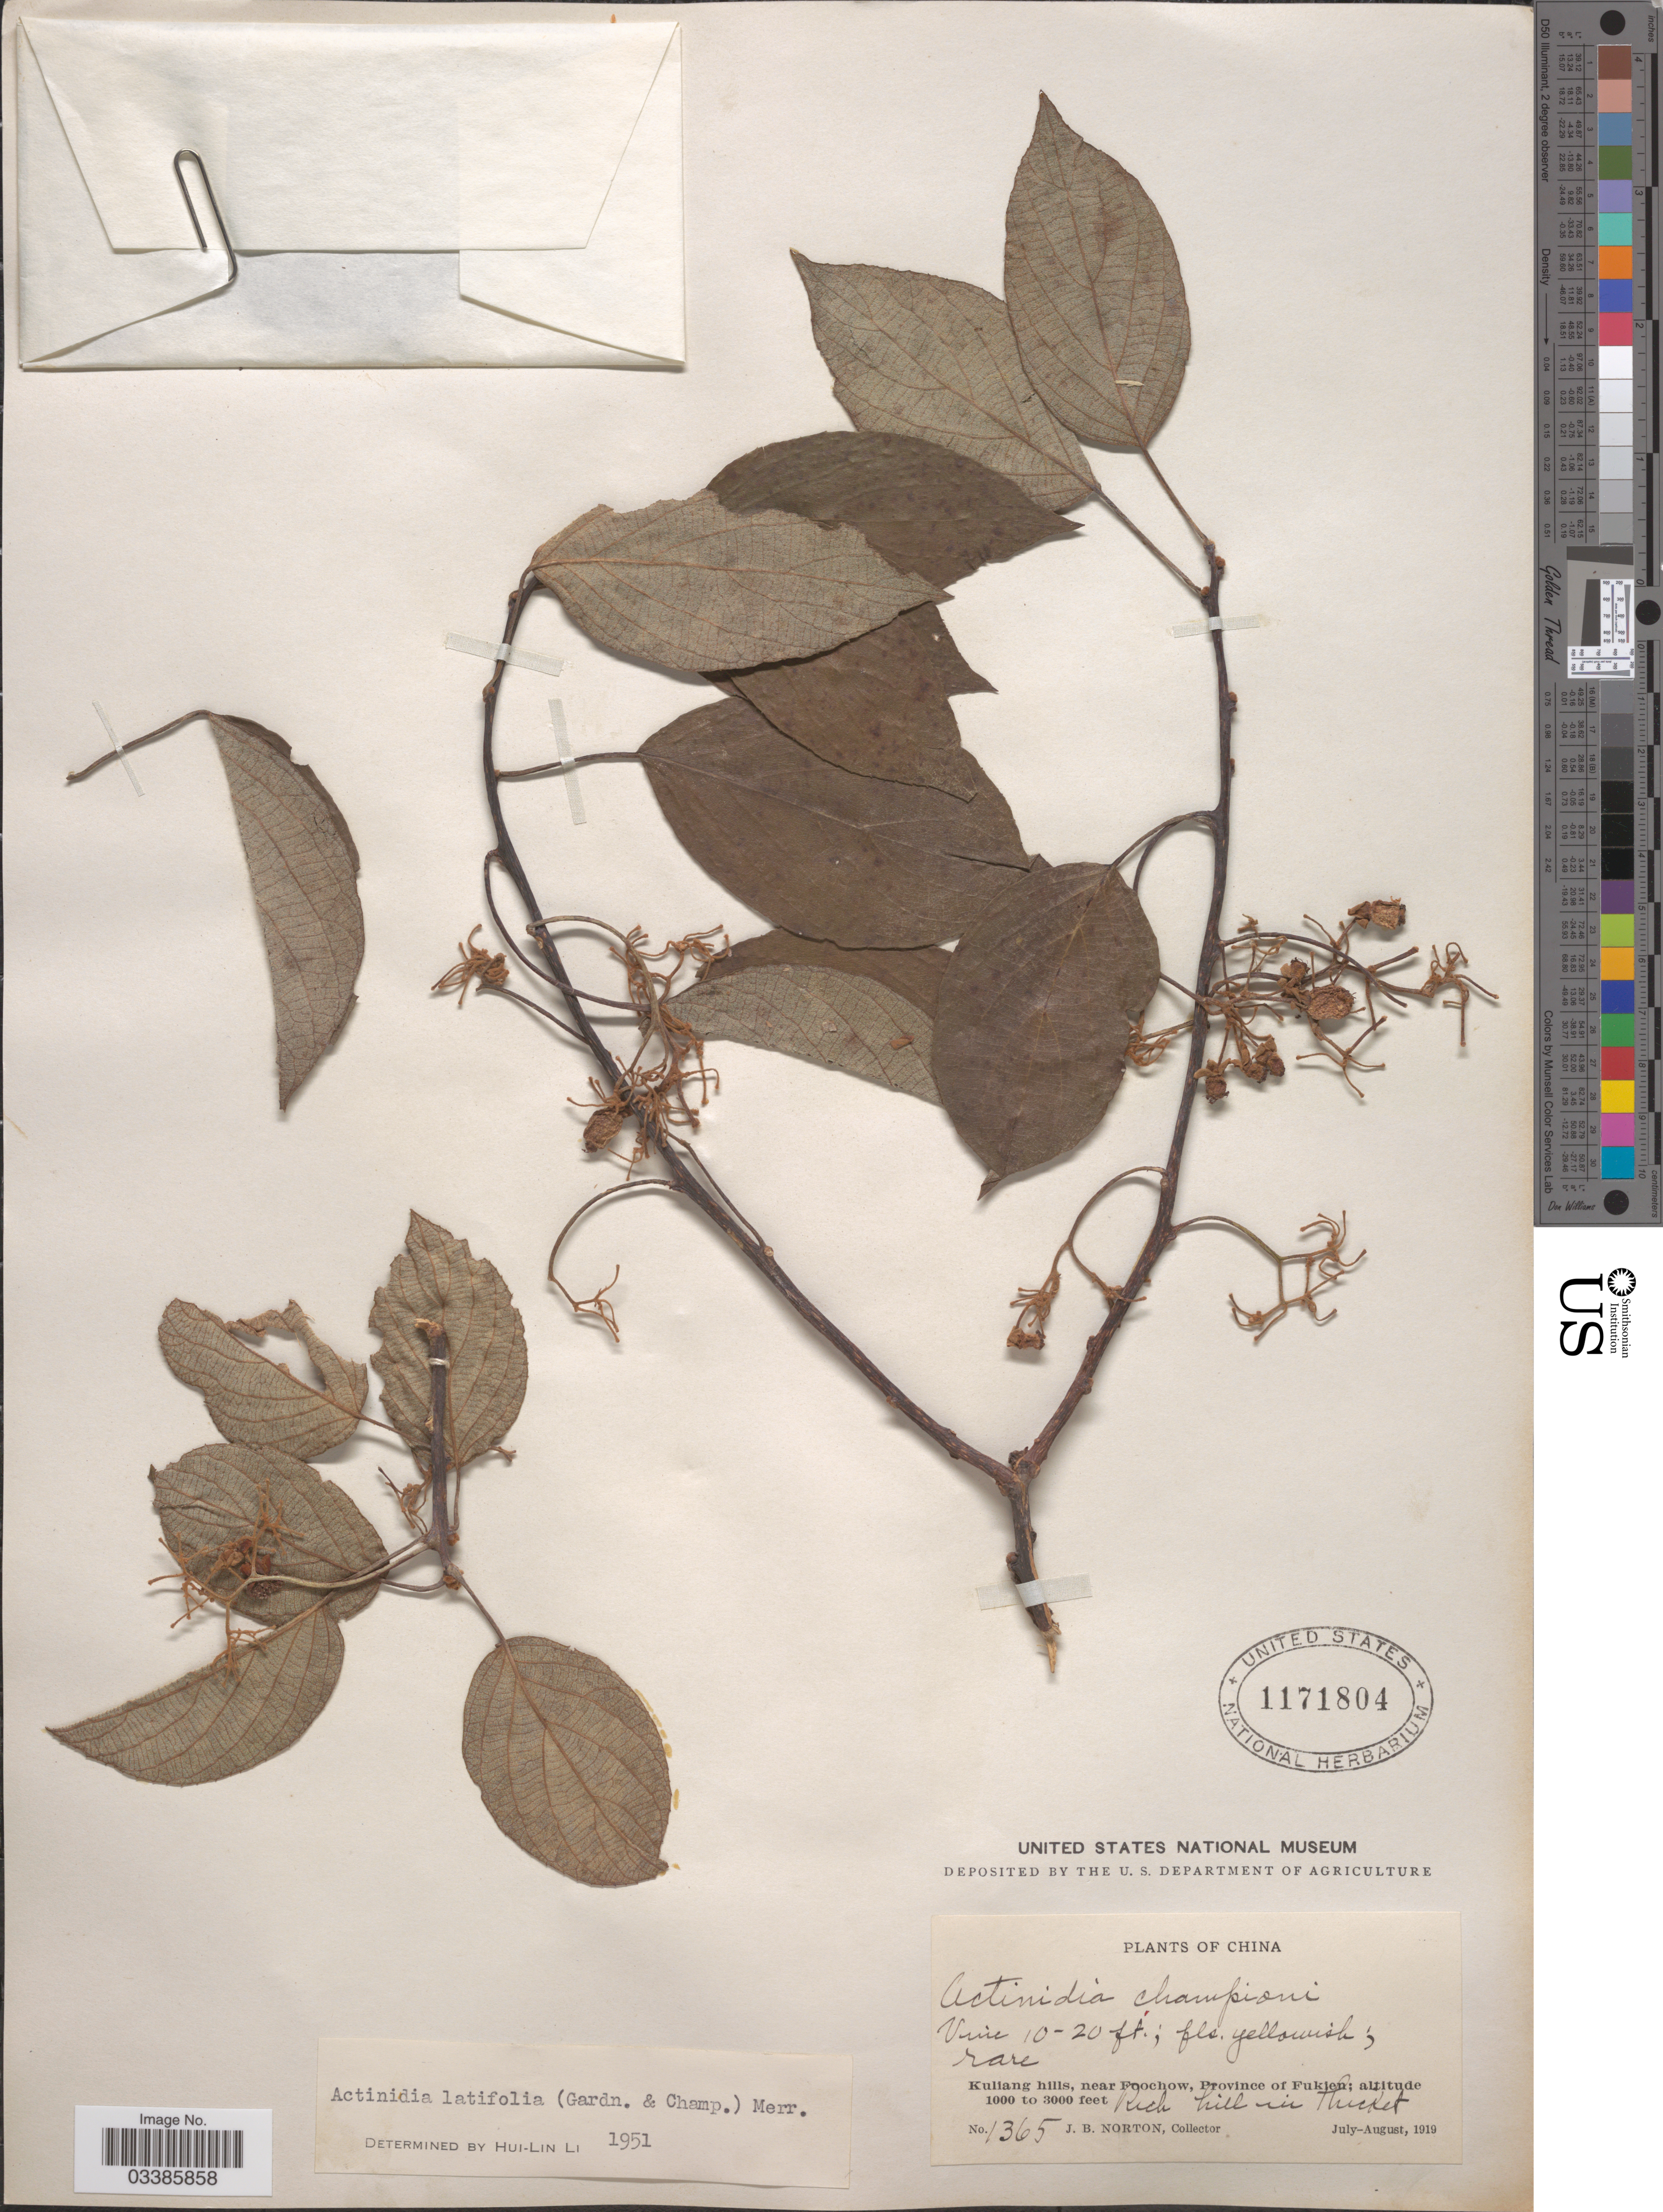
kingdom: Plantae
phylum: Tracheophyta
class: Magnoliopsida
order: Ericales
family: Actinidiaceae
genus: Actinidia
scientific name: Actinidia latifolia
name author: (Gardner & Champ.) Merr.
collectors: J. B. Norton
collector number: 1365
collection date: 1919-07/1919-08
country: China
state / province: Fujian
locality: Kuliang hills, near Foochow, Province of Fukien.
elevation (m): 305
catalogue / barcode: US 1171804